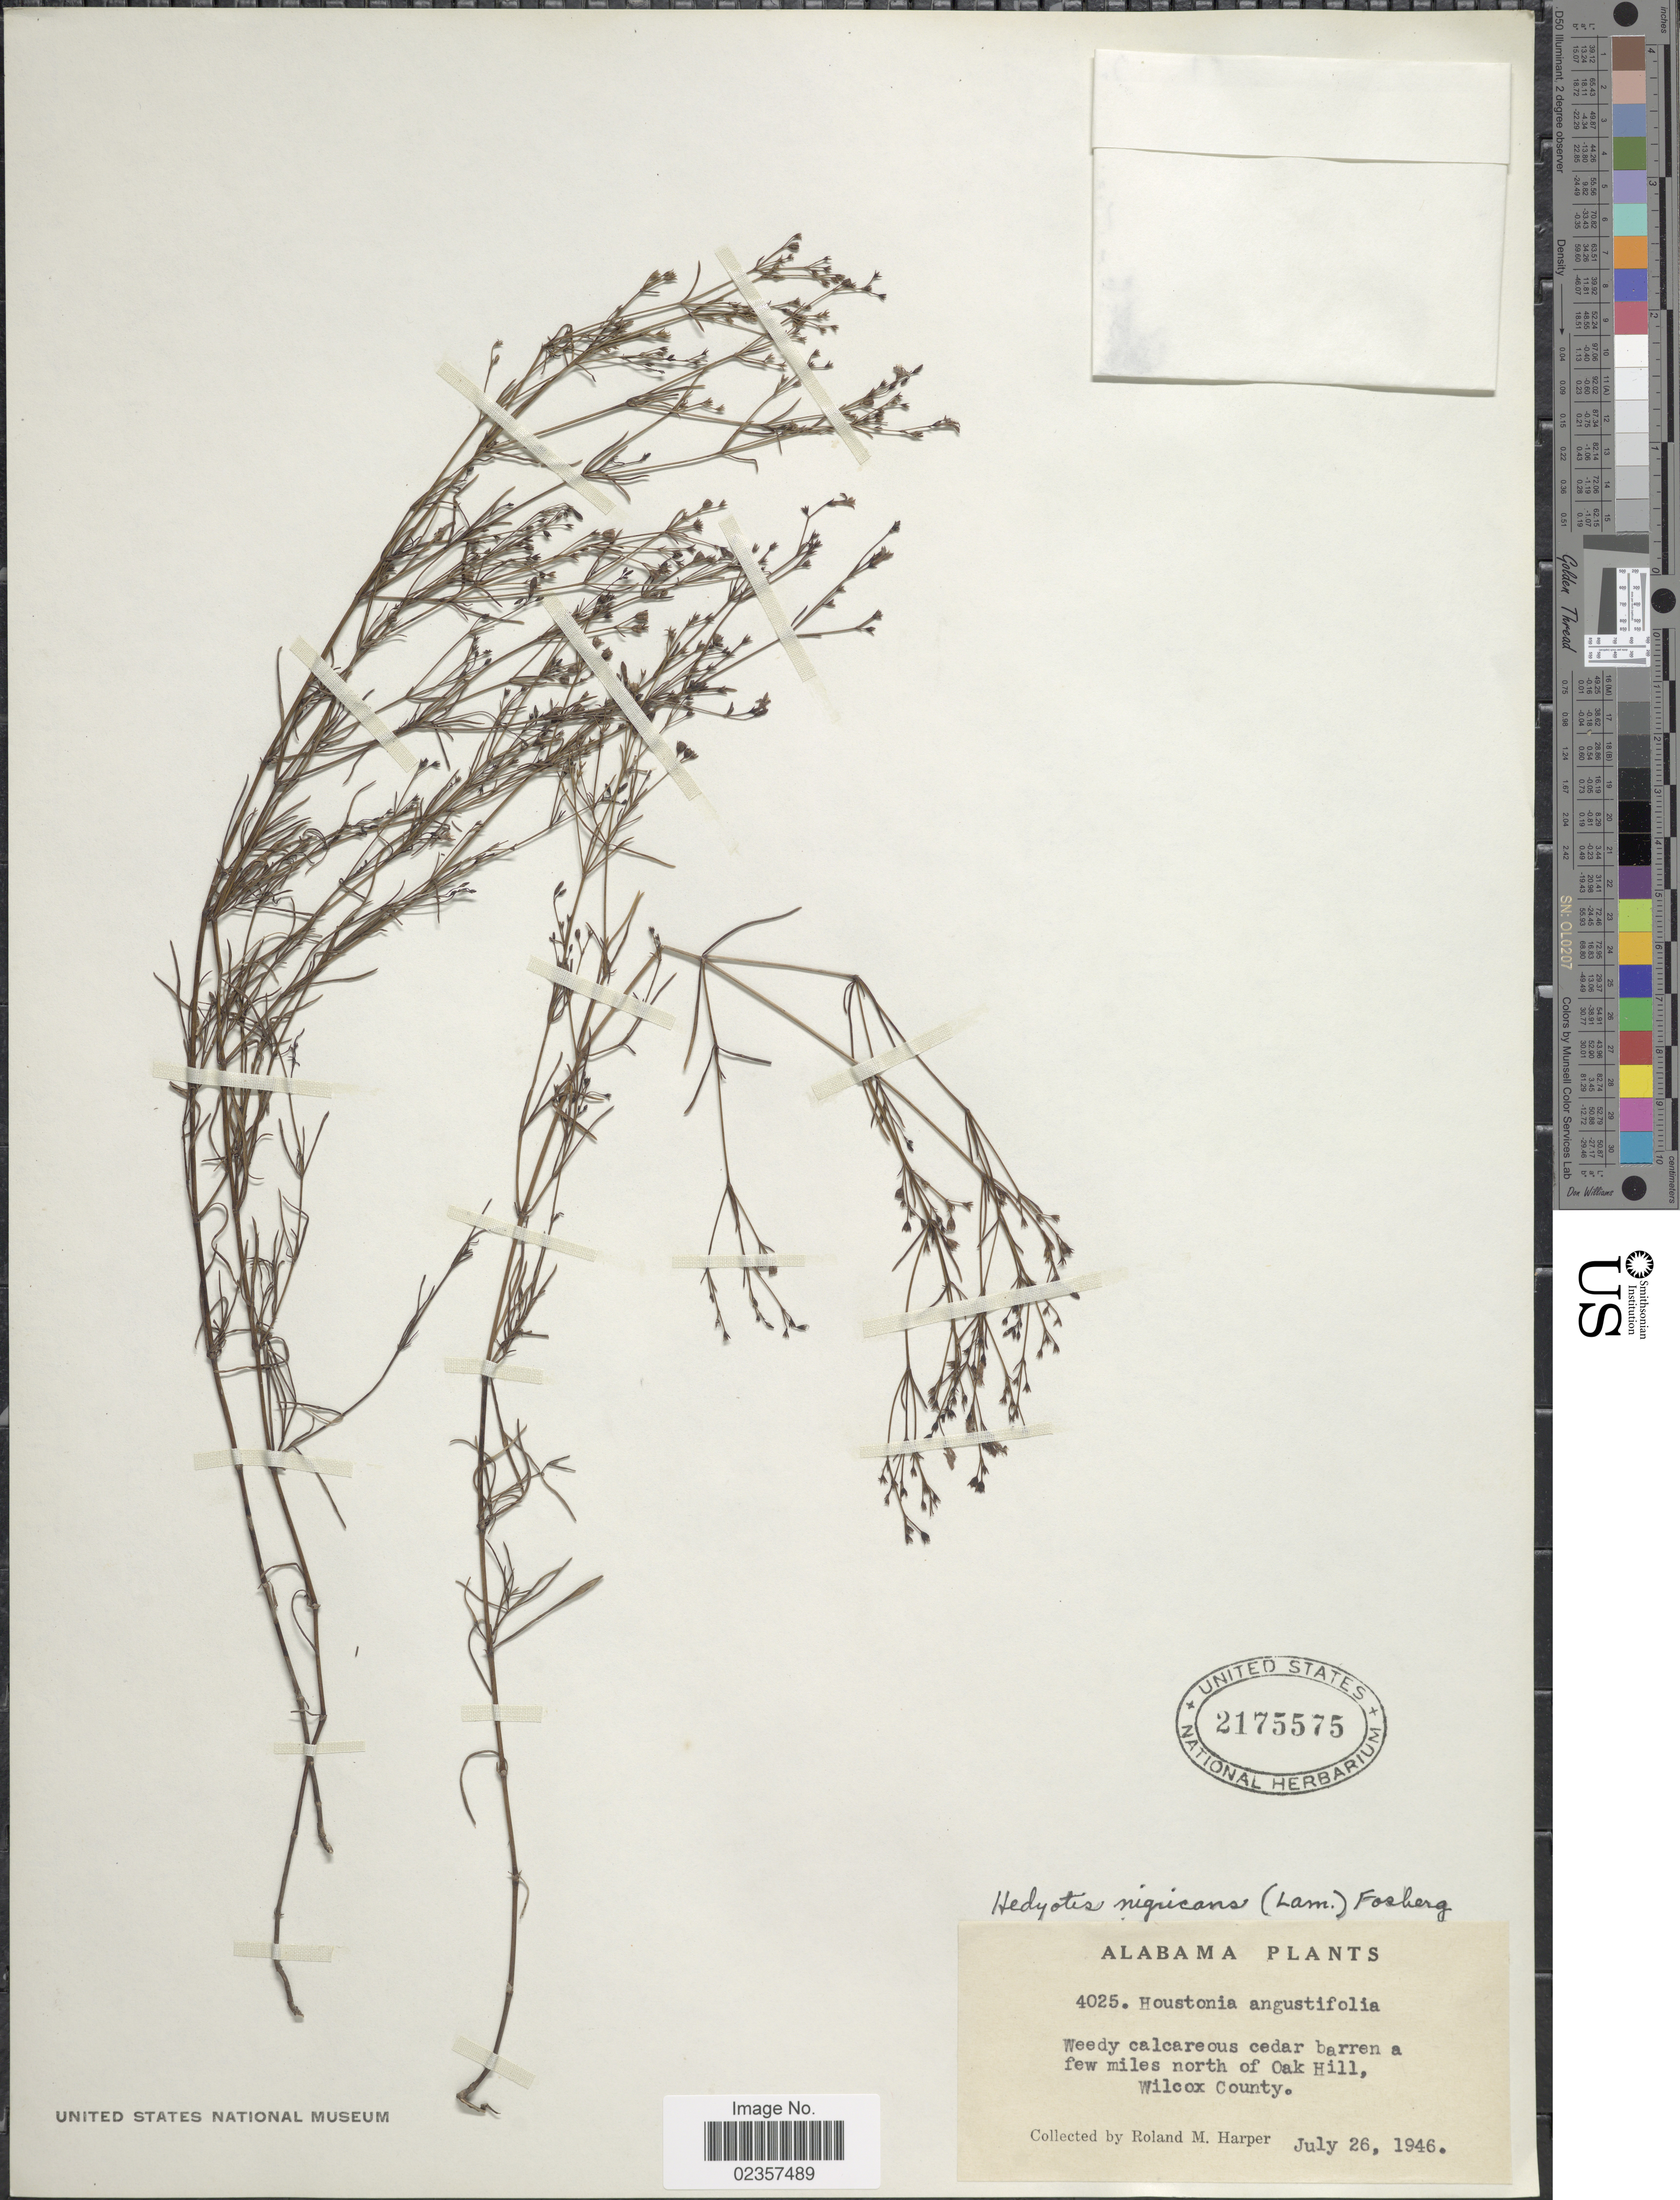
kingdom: Plantae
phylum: Tracheophyta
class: Magnoliopsida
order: Gentianales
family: Rubiaceae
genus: Houstonia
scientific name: Houstonia nigricans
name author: (Lam.) Fernald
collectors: R. M. Harper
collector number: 4025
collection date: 1946-07-29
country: United States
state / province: Alabama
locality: A few miles north of Oak Hill, Wilcox County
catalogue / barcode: US 2175575